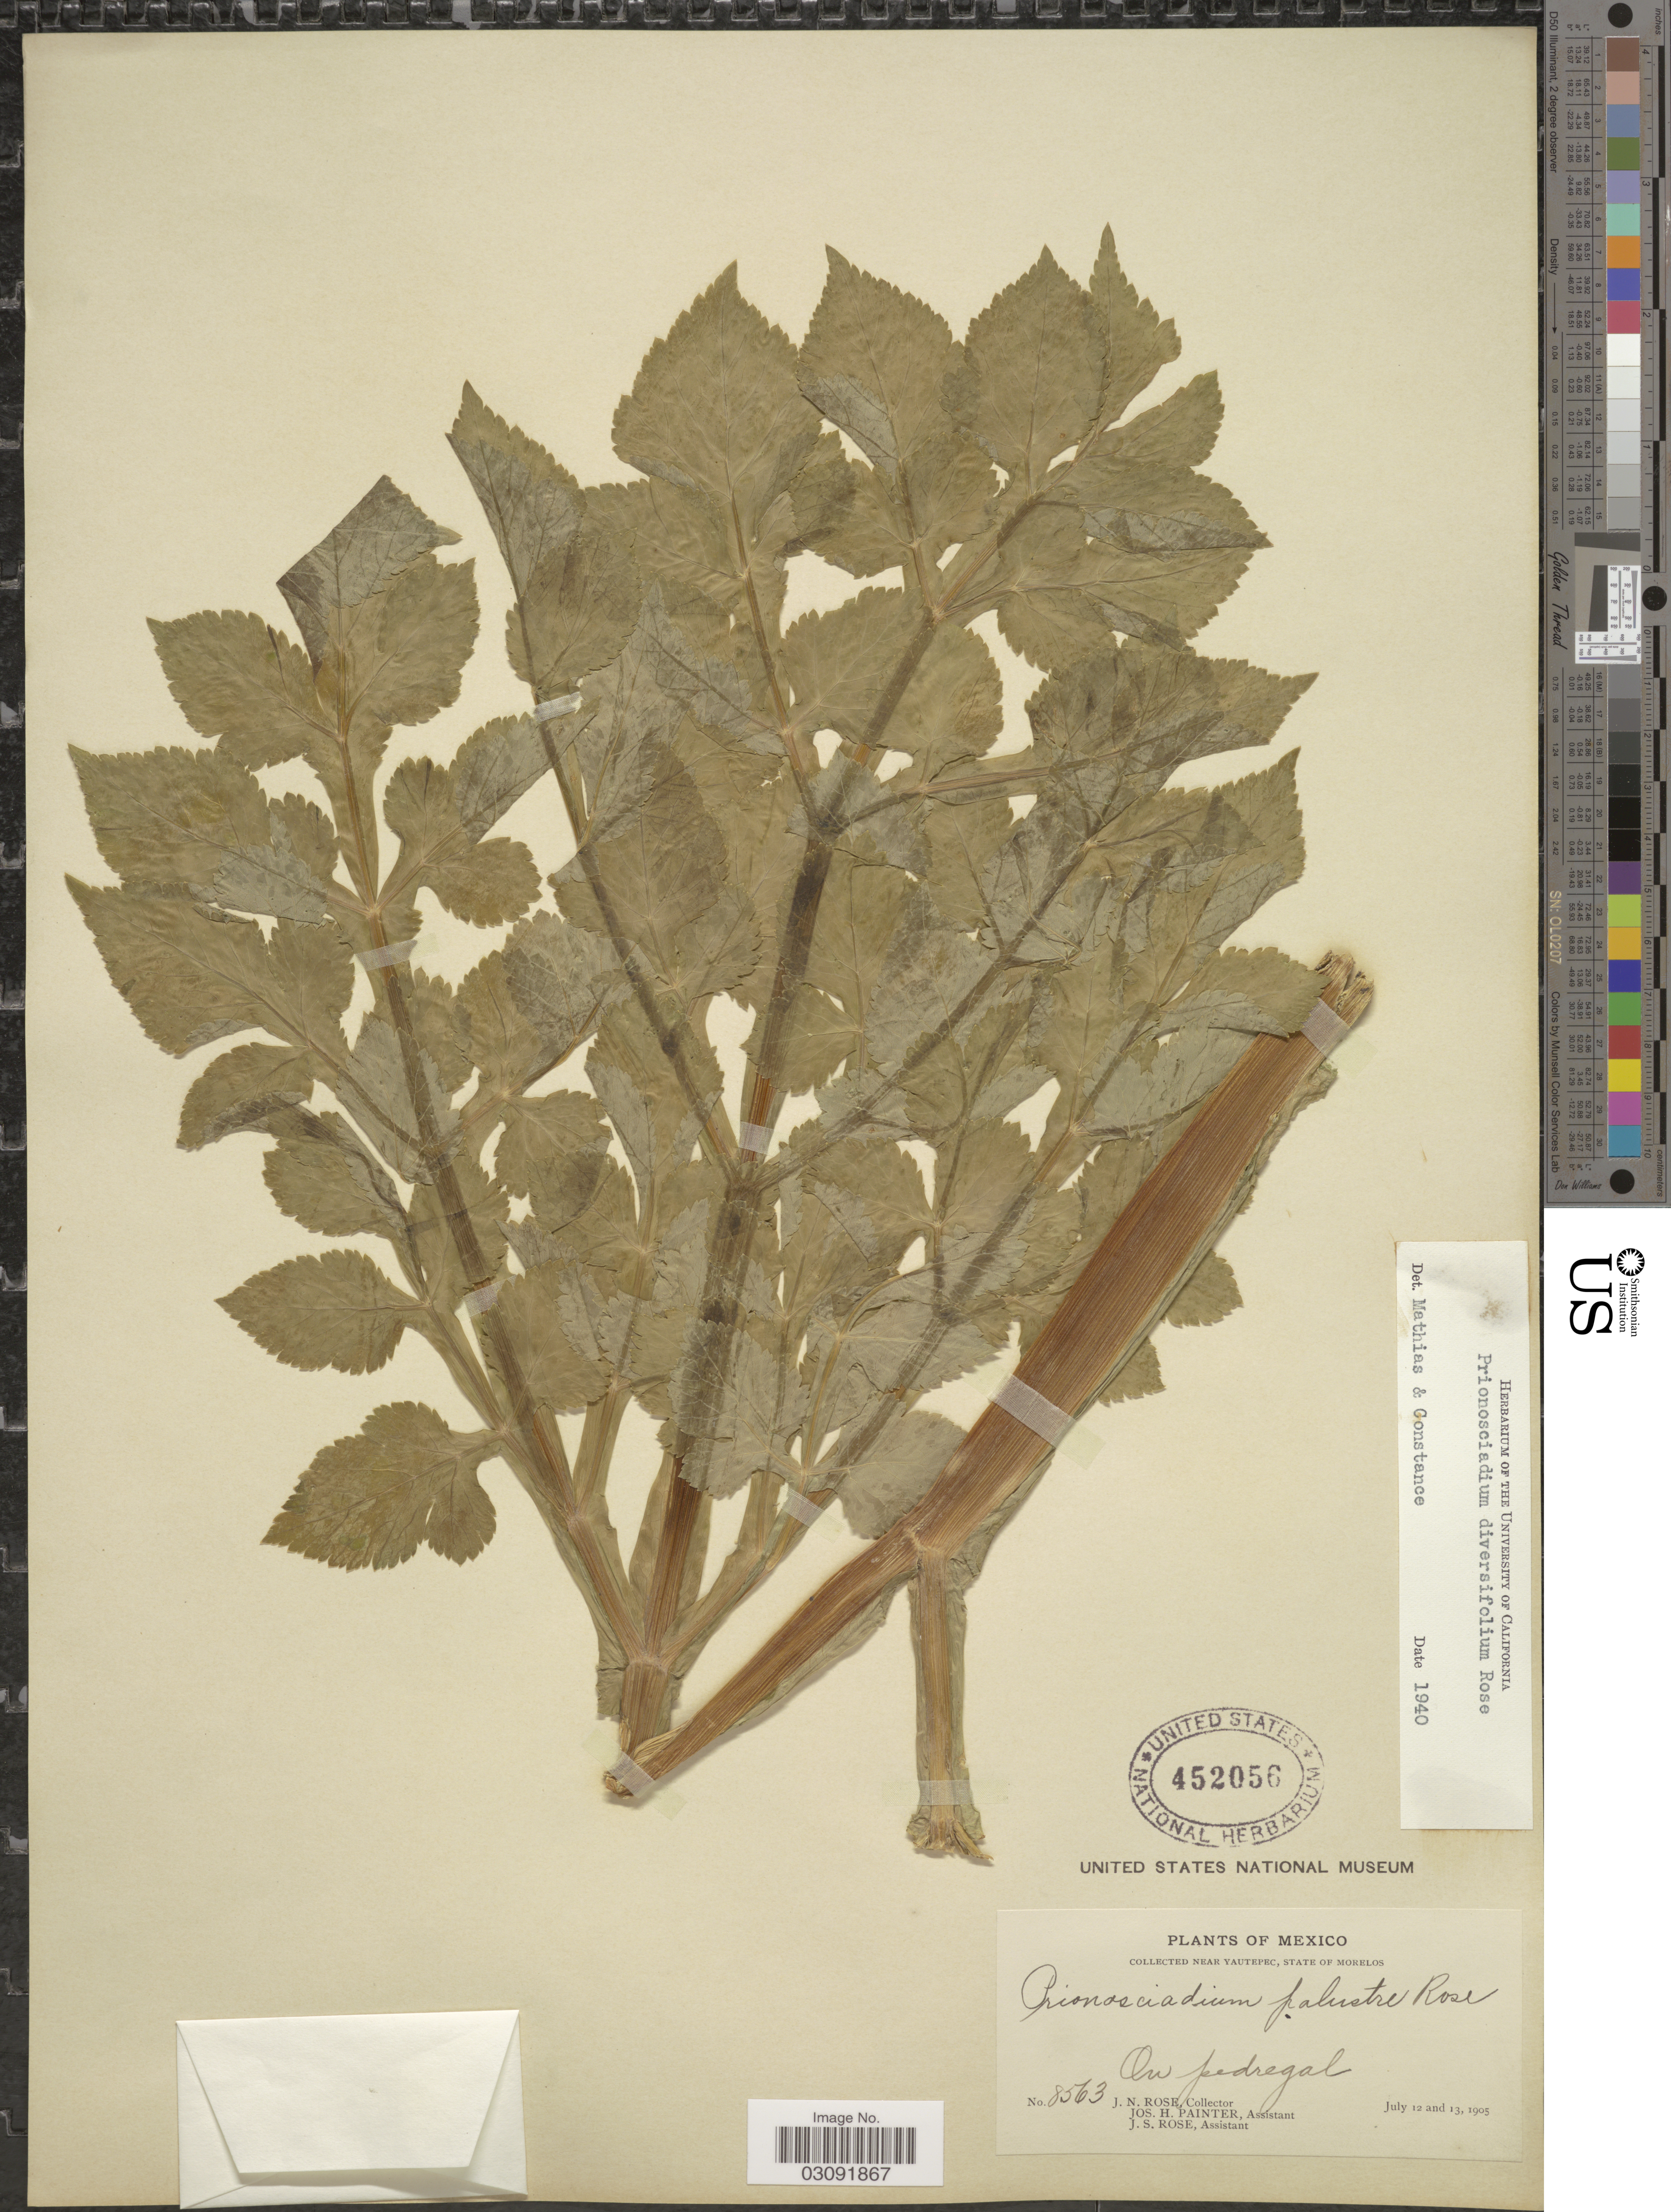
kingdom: Plantae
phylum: Tracheophyta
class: Magnoliopsida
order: Apiales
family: Apiaceae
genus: Prionosciadium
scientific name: Prionosciadium diversifolium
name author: Rose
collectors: J. N. Rose, J. H. Painter & J. S. Rose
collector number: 8563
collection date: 1905-07-12/1905-07-13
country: Mexico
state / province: Morelos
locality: Near Yautepec.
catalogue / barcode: US 452056